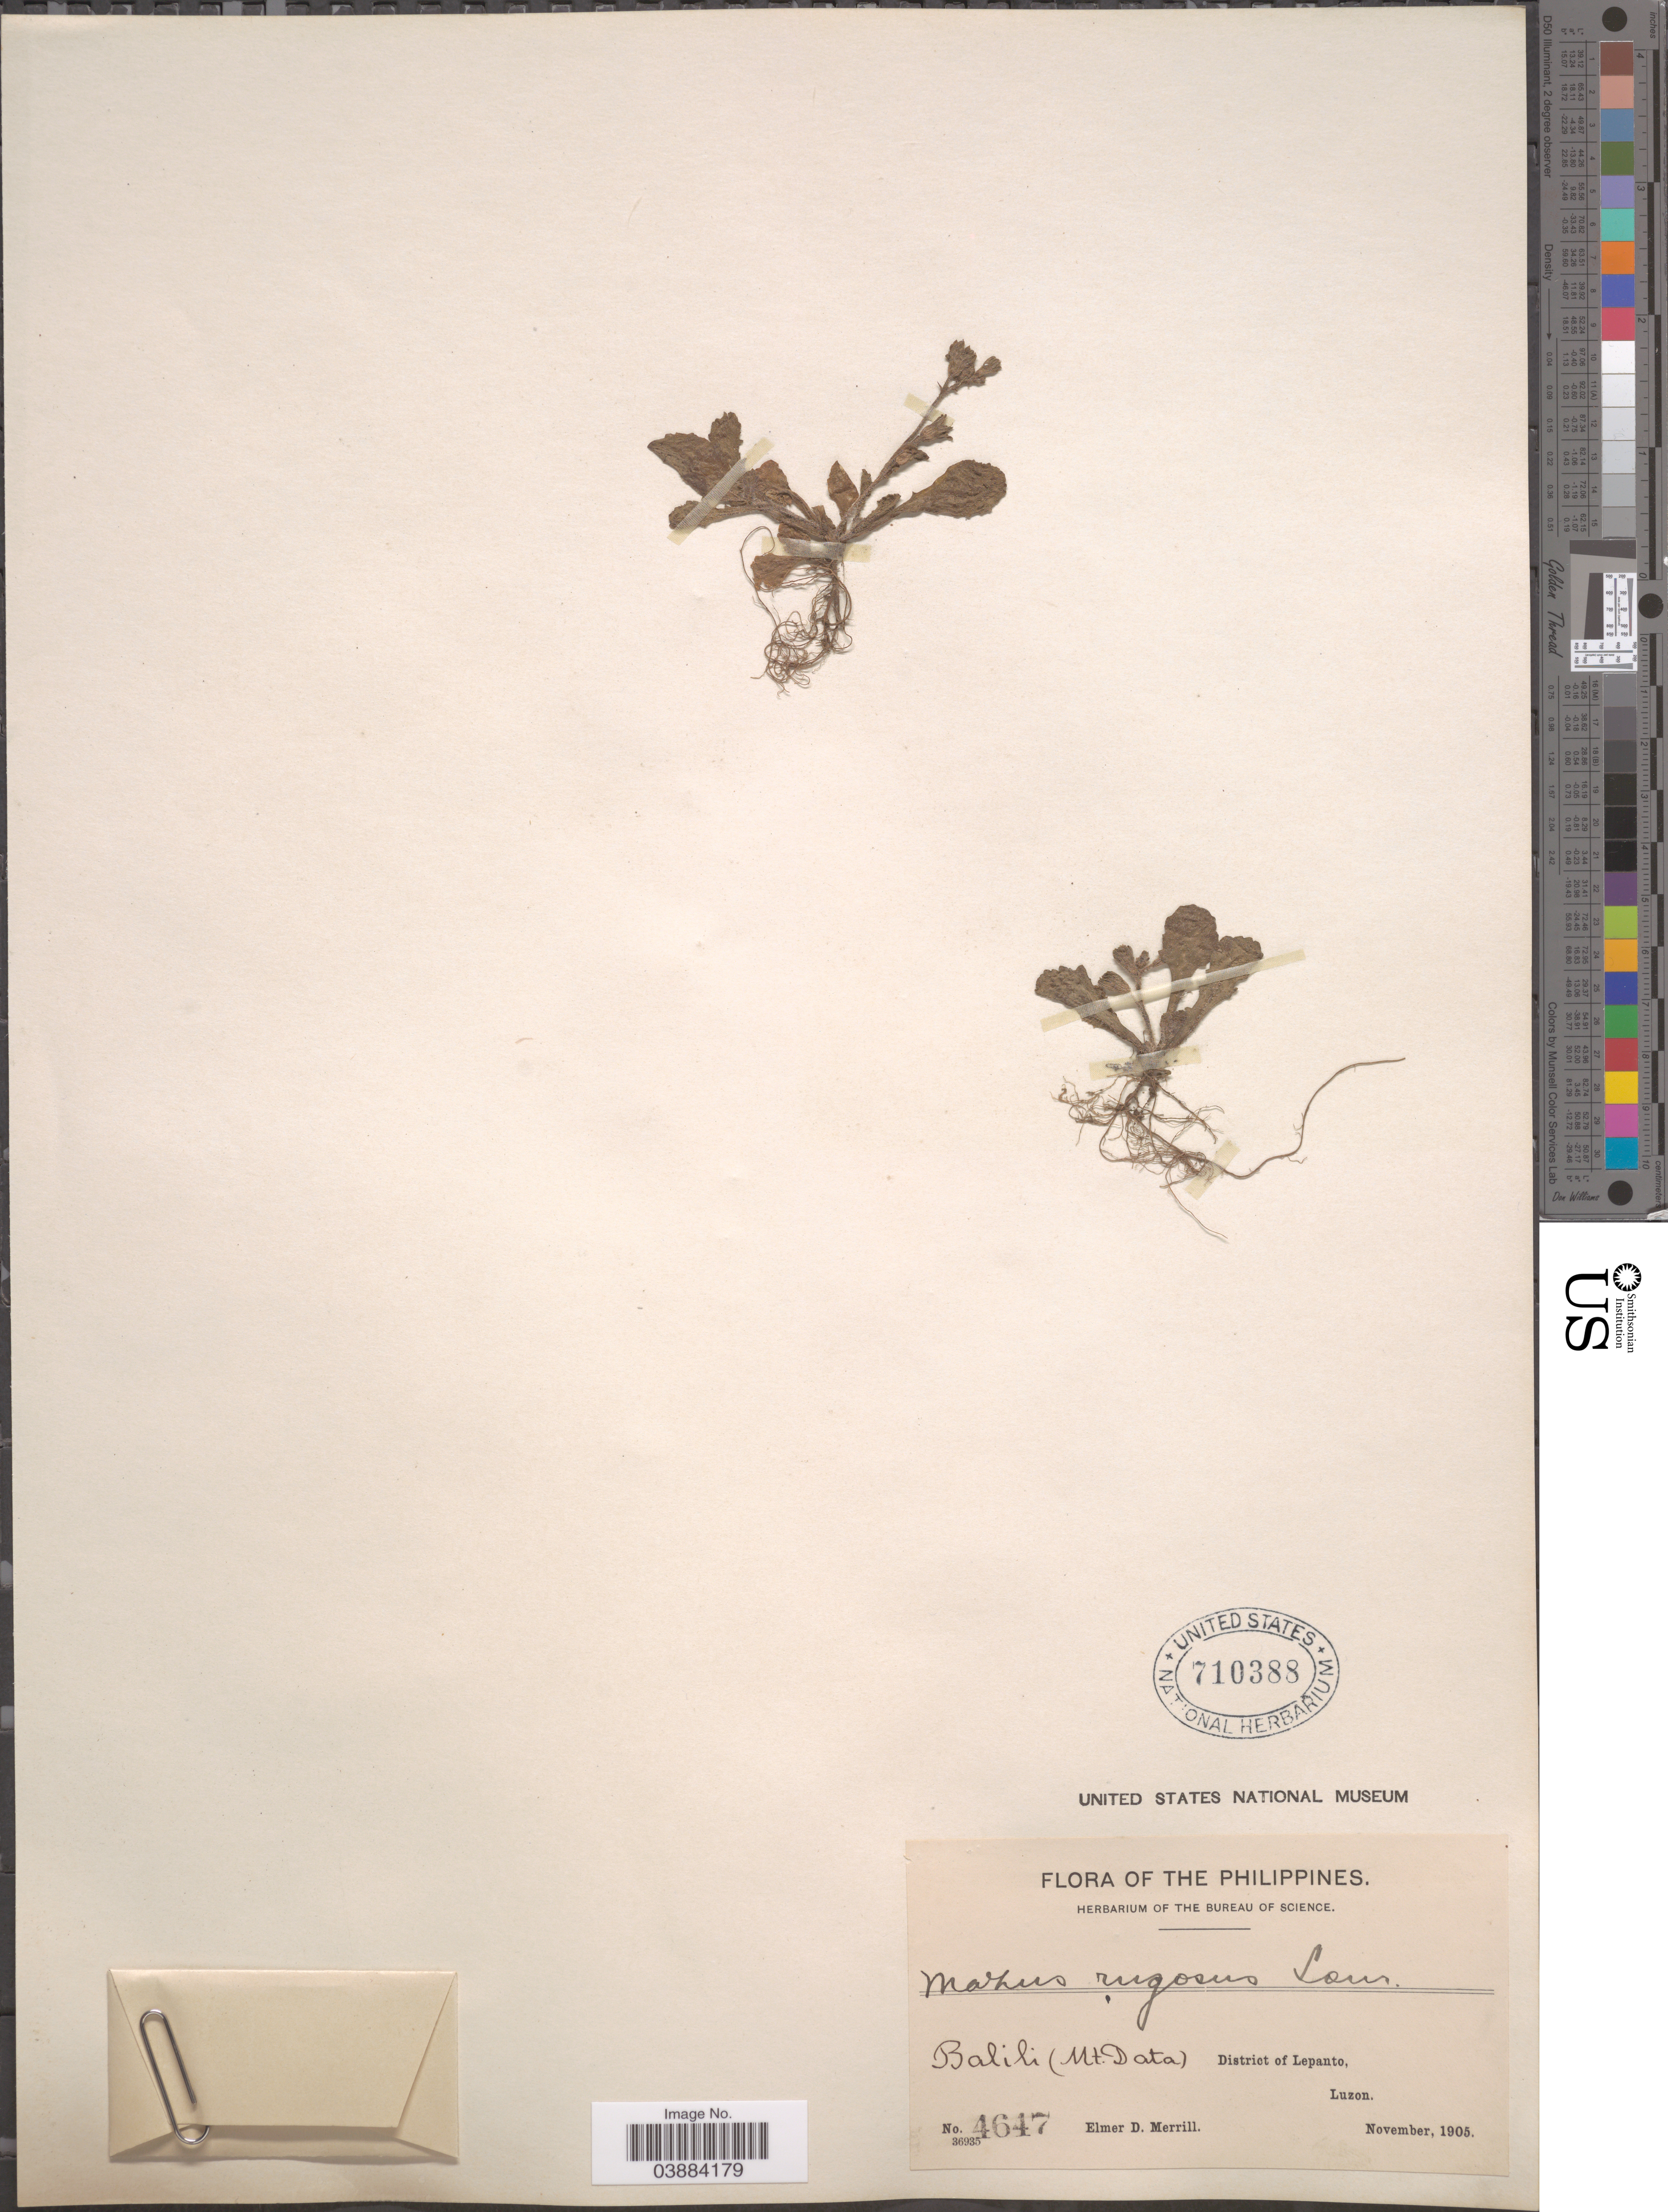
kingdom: Plantae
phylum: Tracheophyta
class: Magnoliopsida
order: Lamiales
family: Mazaceae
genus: Mazus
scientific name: Mazus rugosus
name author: Lour.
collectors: E. D. Merrill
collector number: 4647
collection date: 1905-11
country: Philippines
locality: Balili (Mt. Data) District of Lepanto, Luzon.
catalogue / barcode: US 710388